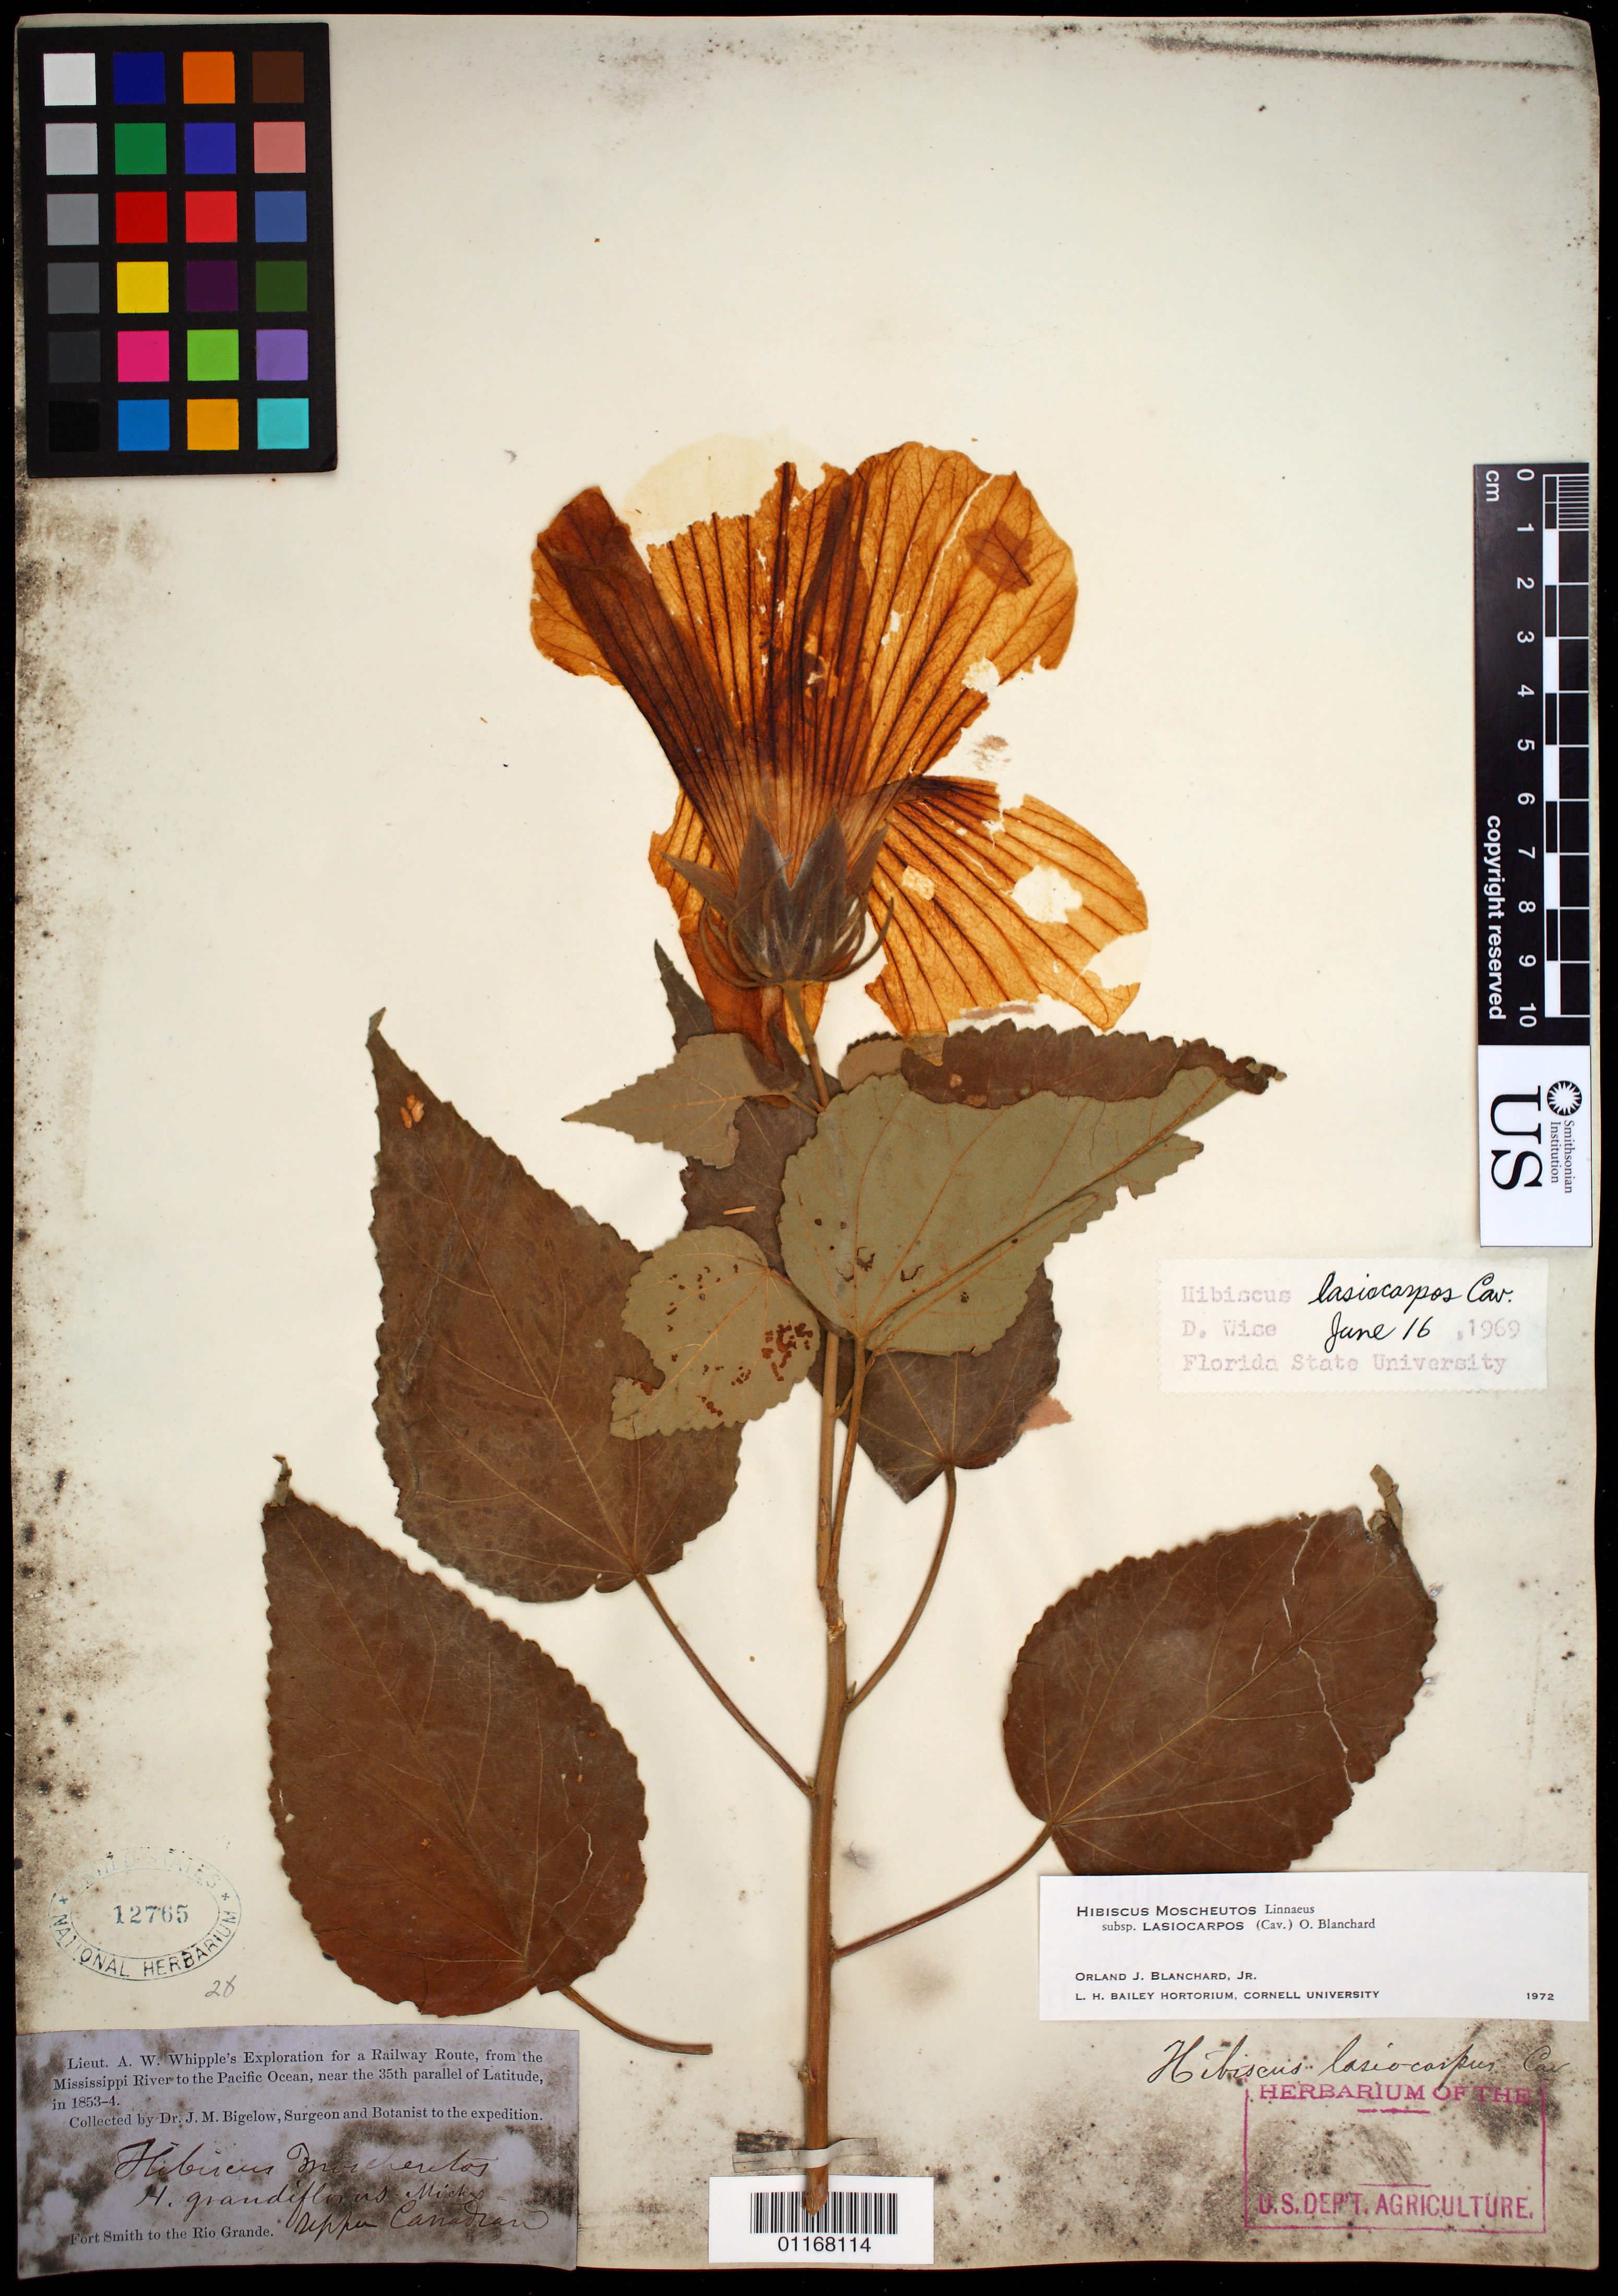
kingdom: Plantae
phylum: Tracheophyta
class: Magnoliopsida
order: Malvales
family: Malvaceae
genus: Hibiscus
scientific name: Hibiscus moscheutos subsp. lasiocarpos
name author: (Cav.) O.J. Blanch.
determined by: Blanchard, O. J.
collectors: J. M. Bigelow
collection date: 1853/1854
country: United States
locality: Fort Smith to Rio Grande, Upper Canadian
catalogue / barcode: US 12765